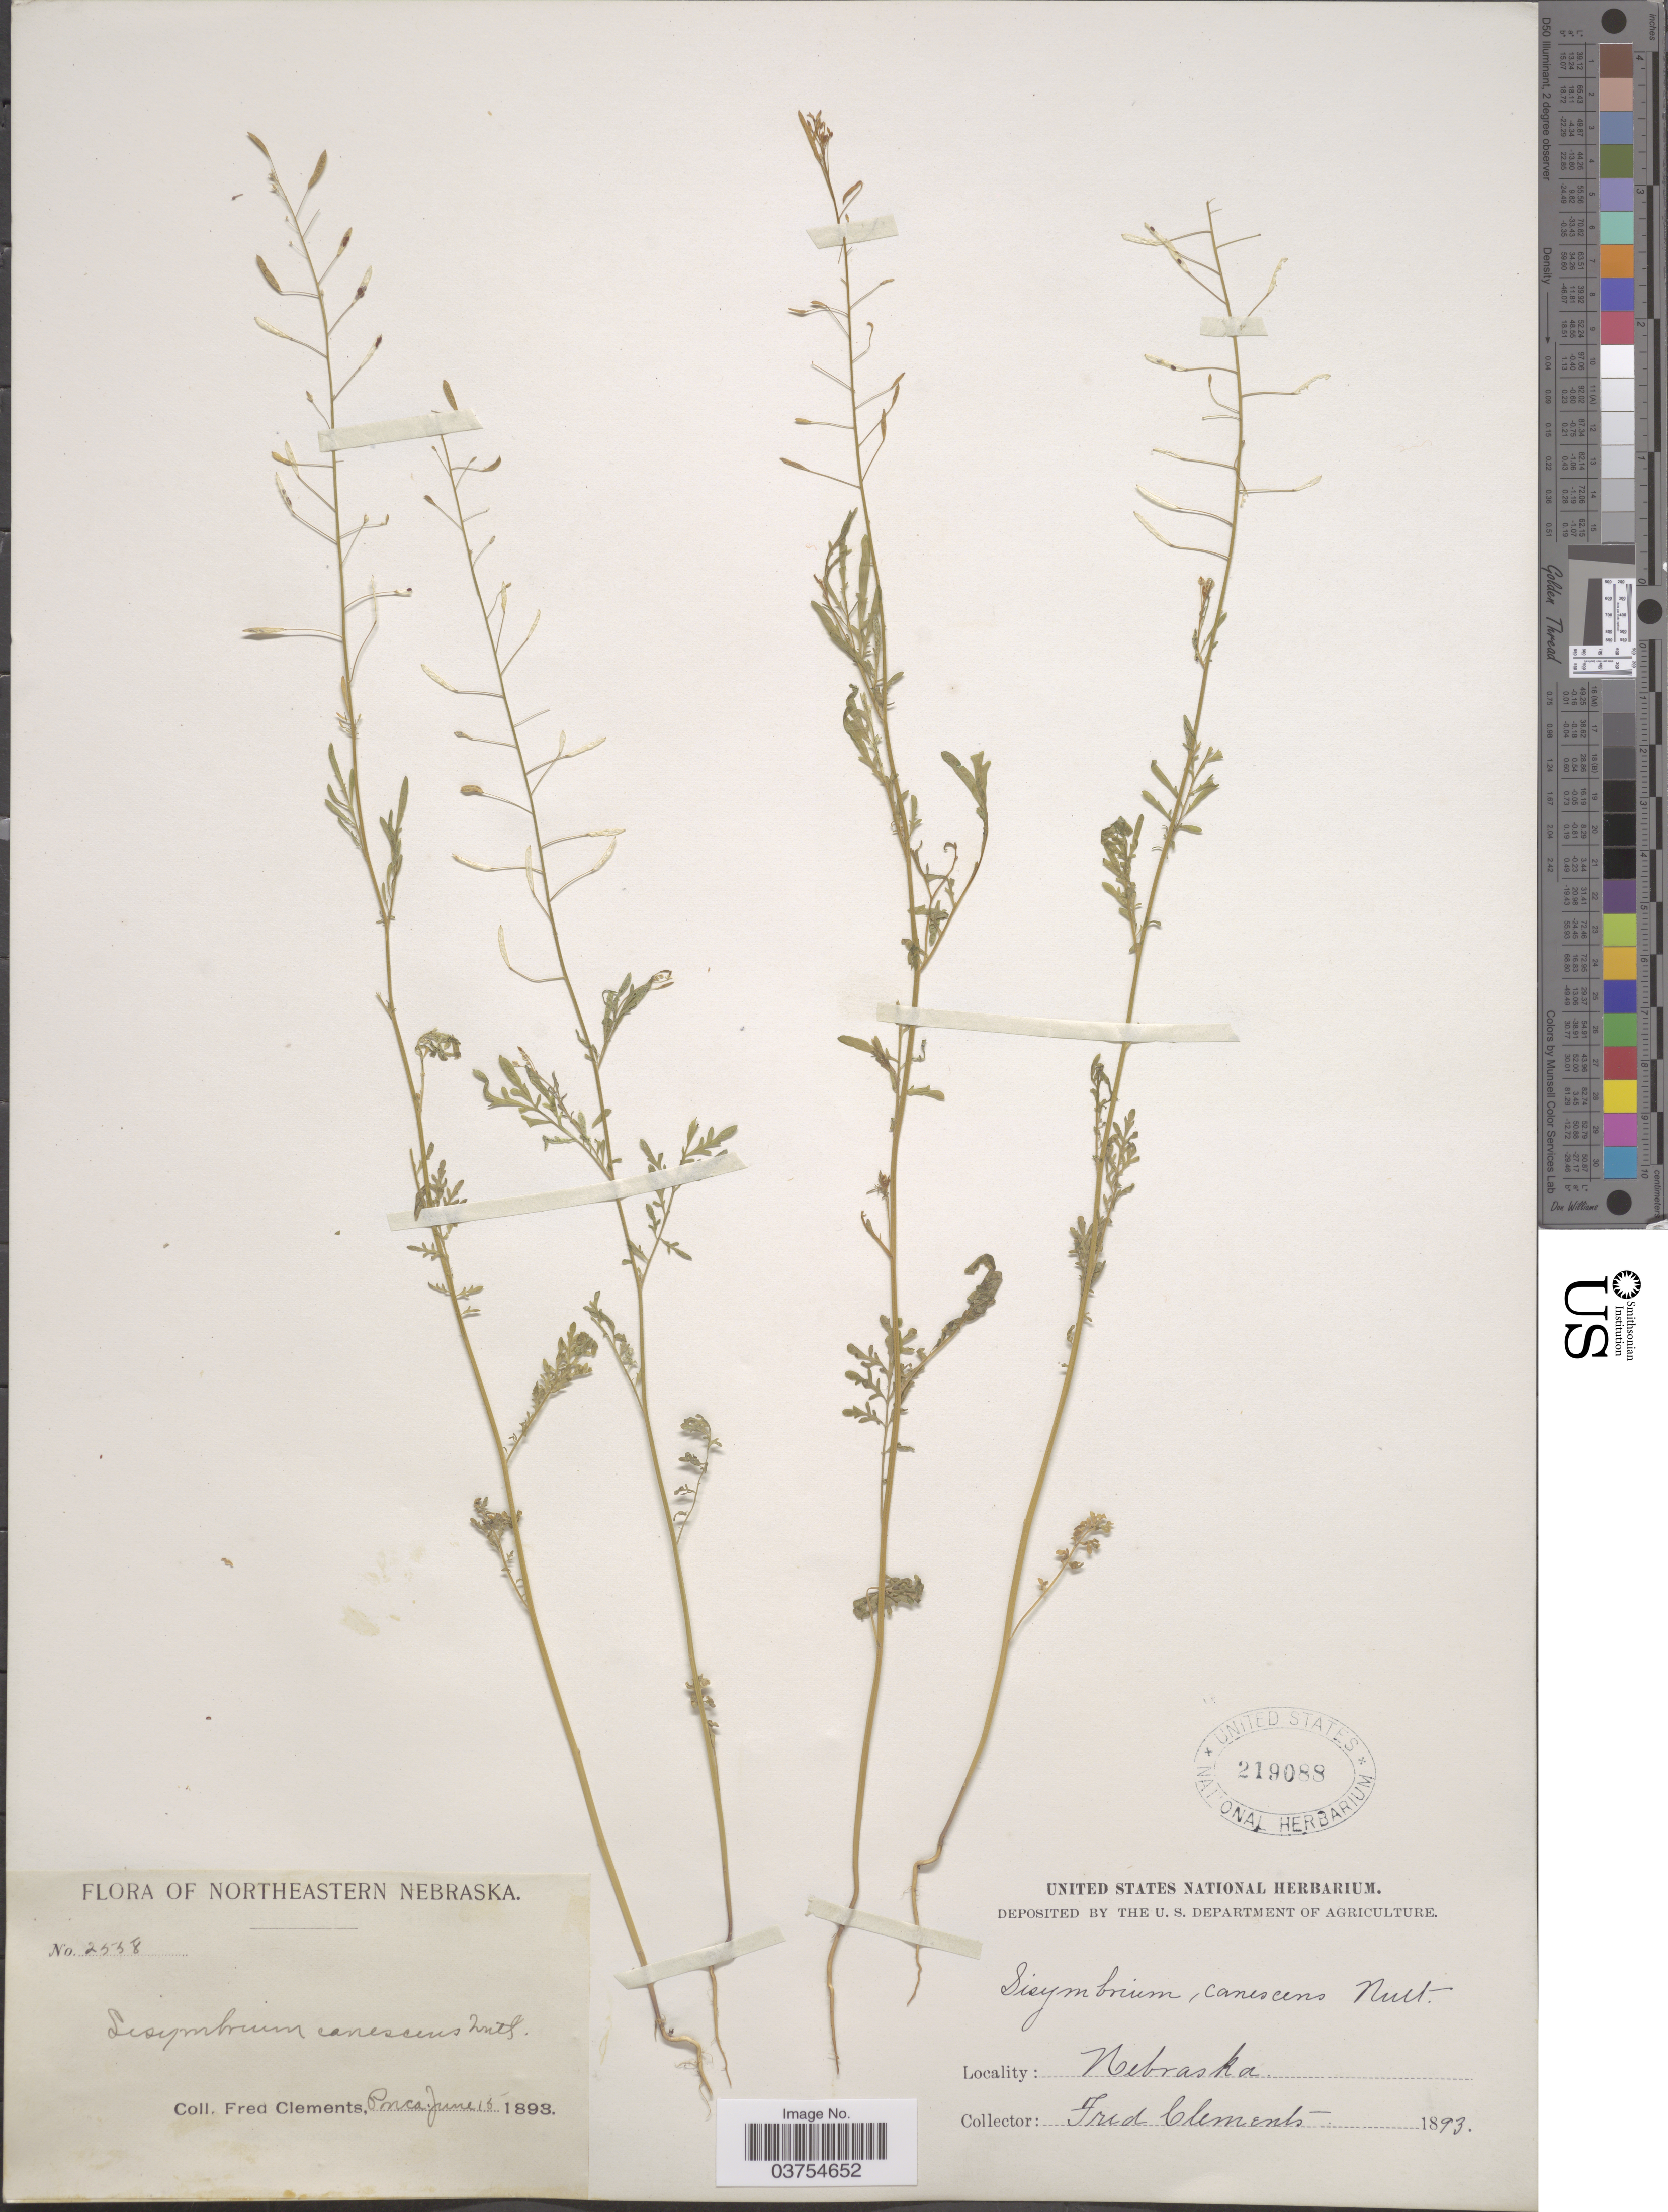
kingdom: Plantae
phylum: Tracheophyta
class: Magnoliopsida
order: Brassicales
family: Brassicaceae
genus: Descurainia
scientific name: Descurainia pinnata var. brachycarpa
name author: (Richardson) Fernald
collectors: F. Clements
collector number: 2558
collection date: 1893-06-15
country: United States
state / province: Nebraska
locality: Northeastern Nebraska.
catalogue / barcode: US 219088